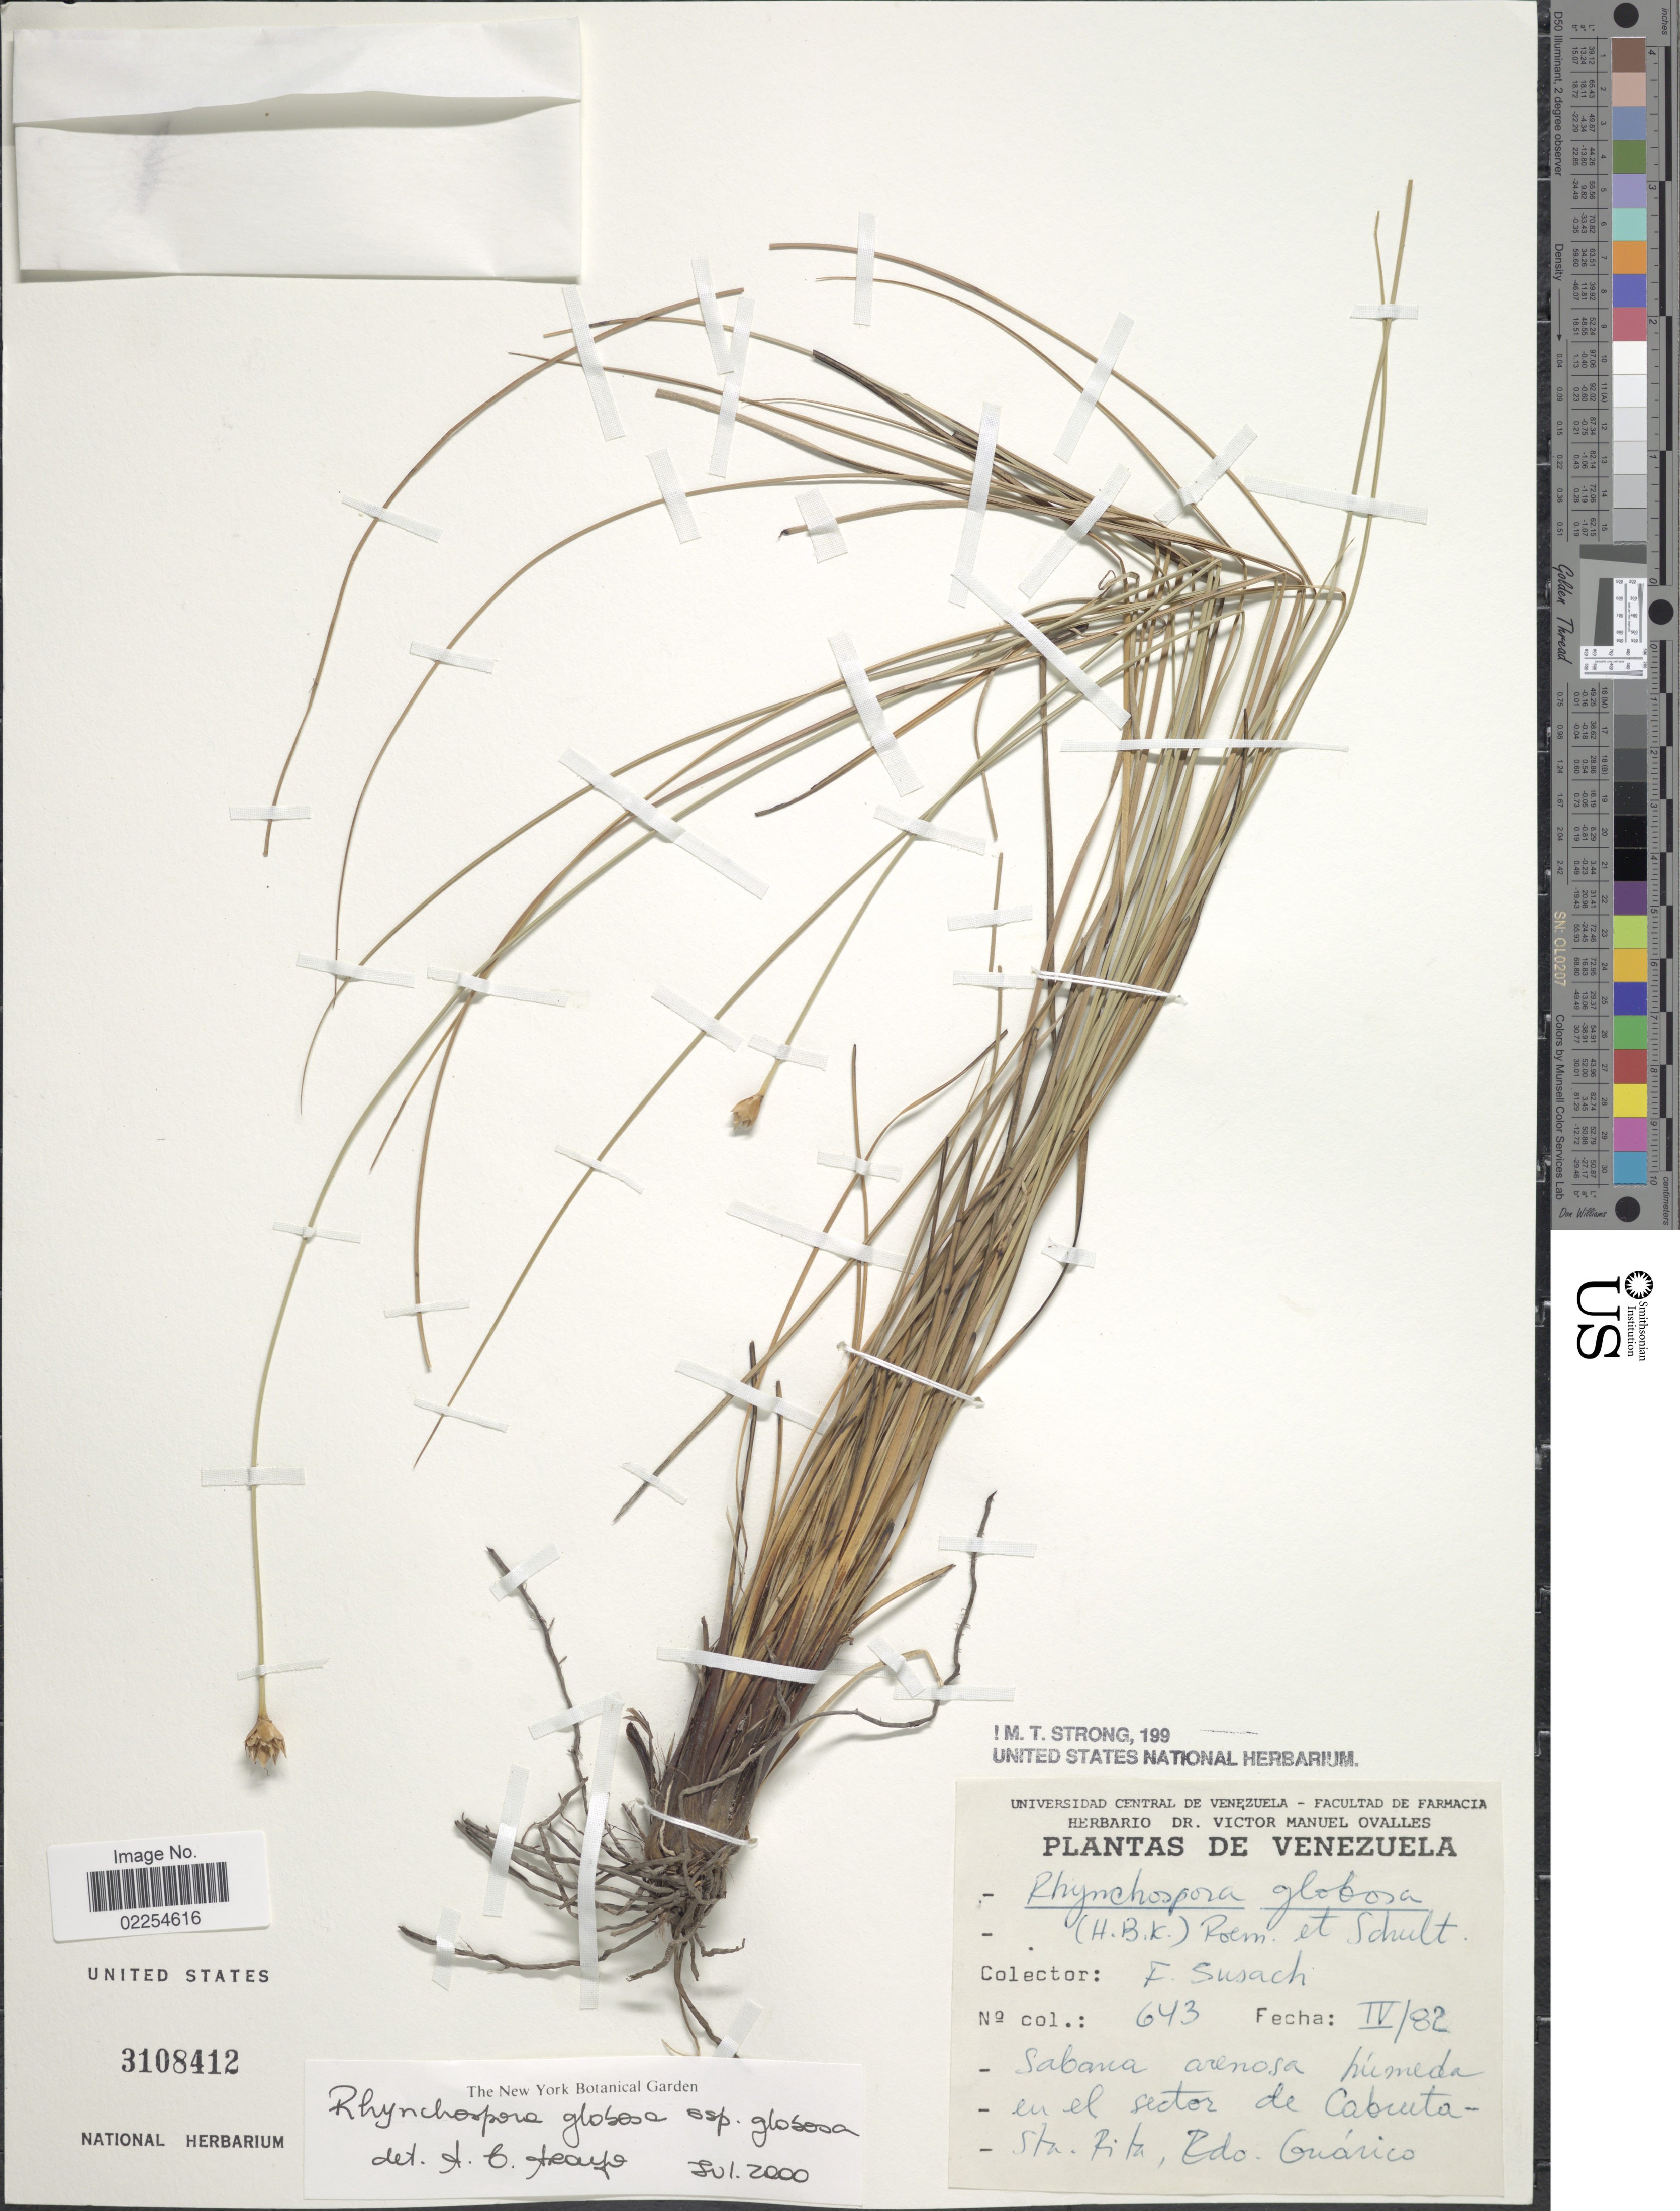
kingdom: Plantae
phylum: Tracheophyta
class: Liliopsida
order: Poales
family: Cyperaceae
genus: Rhynchospora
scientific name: Rhynchospora globosa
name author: (Kunth) Roem. & Schult.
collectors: F. Susach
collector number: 643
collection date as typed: Transcribed d/m/y: /4/82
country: Venezuela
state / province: Guárico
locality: Sabana arenosa húmeda en el sector de Cabruta - Sta Rita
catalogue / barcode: US 3108412